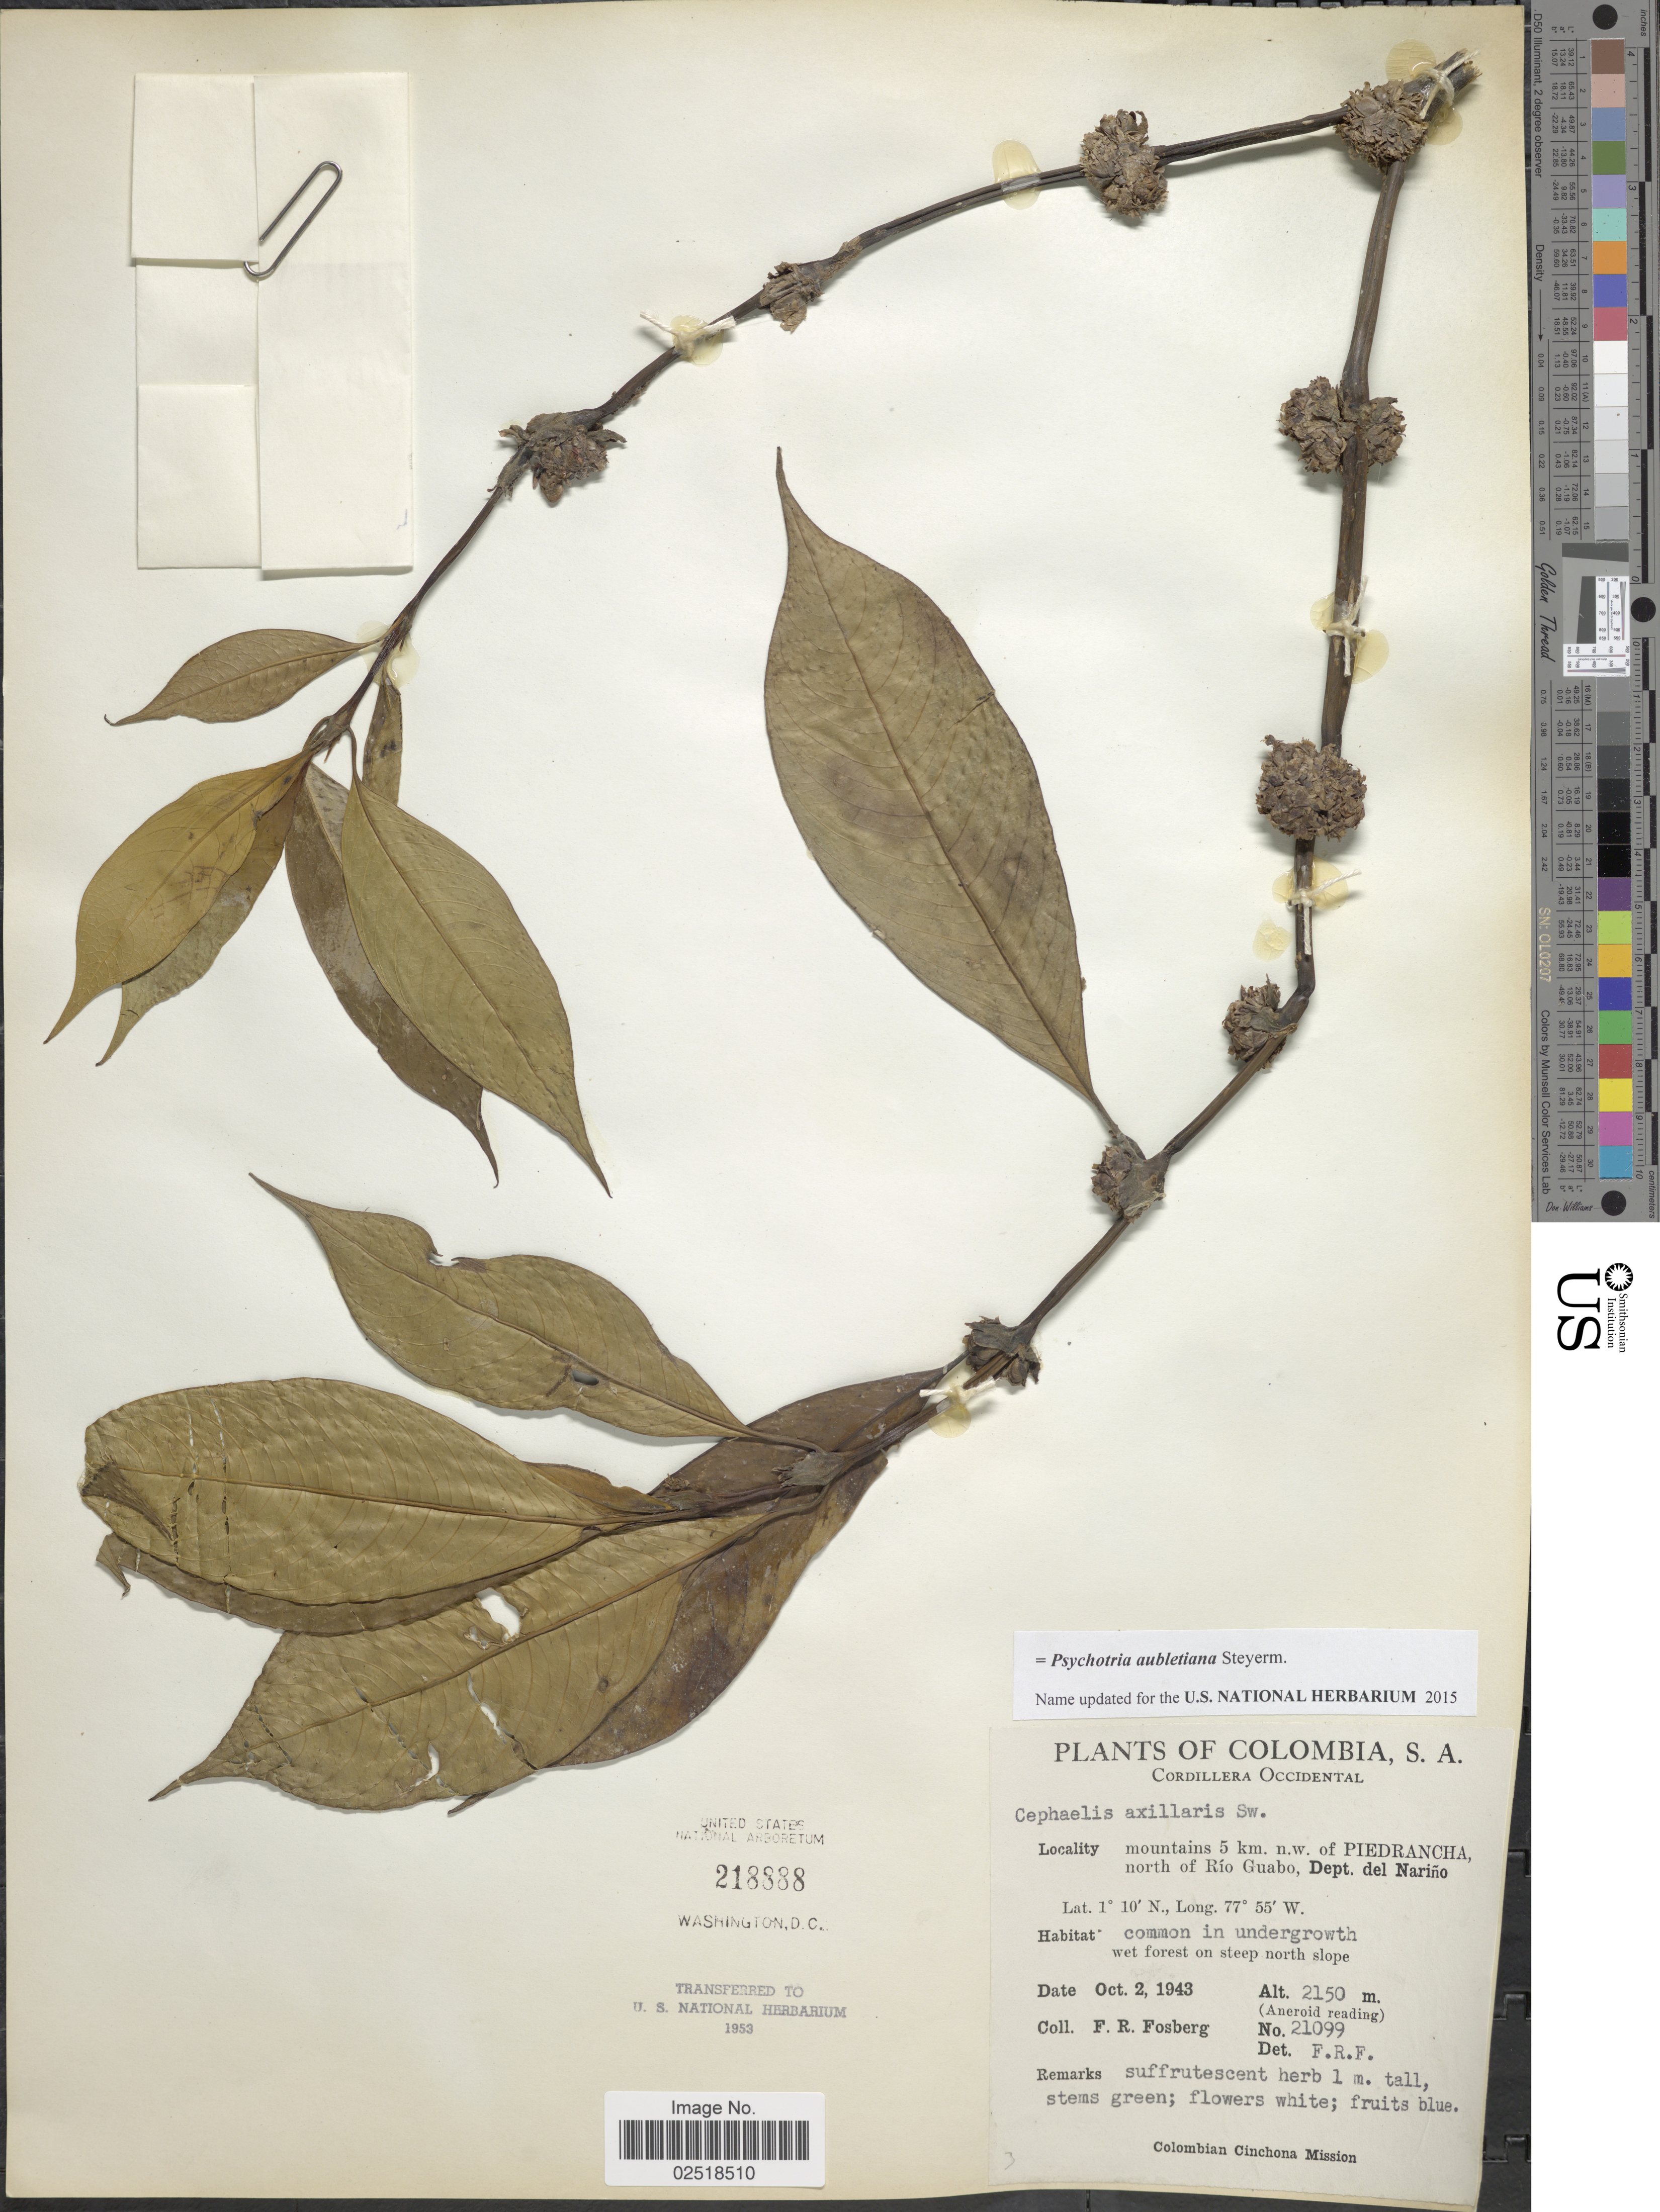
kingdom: Plantae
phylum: Tracheophyta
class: Magnoliopsida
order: Gentianales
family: Rubiaceae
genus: Psychotria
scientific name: Psychotria aubletiana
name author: Steyerm.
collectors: F. R. Fosberg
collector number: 21099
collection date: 1943-10-02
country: Colombia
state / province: Nariño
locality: Cordillera Occidental, mountains 5 km n.w. of Piedrancha, north of Río Guabo, Dept del Nariño, common in undergrowth wet forest on steep north slope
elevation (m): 2150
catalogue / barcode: US 218888